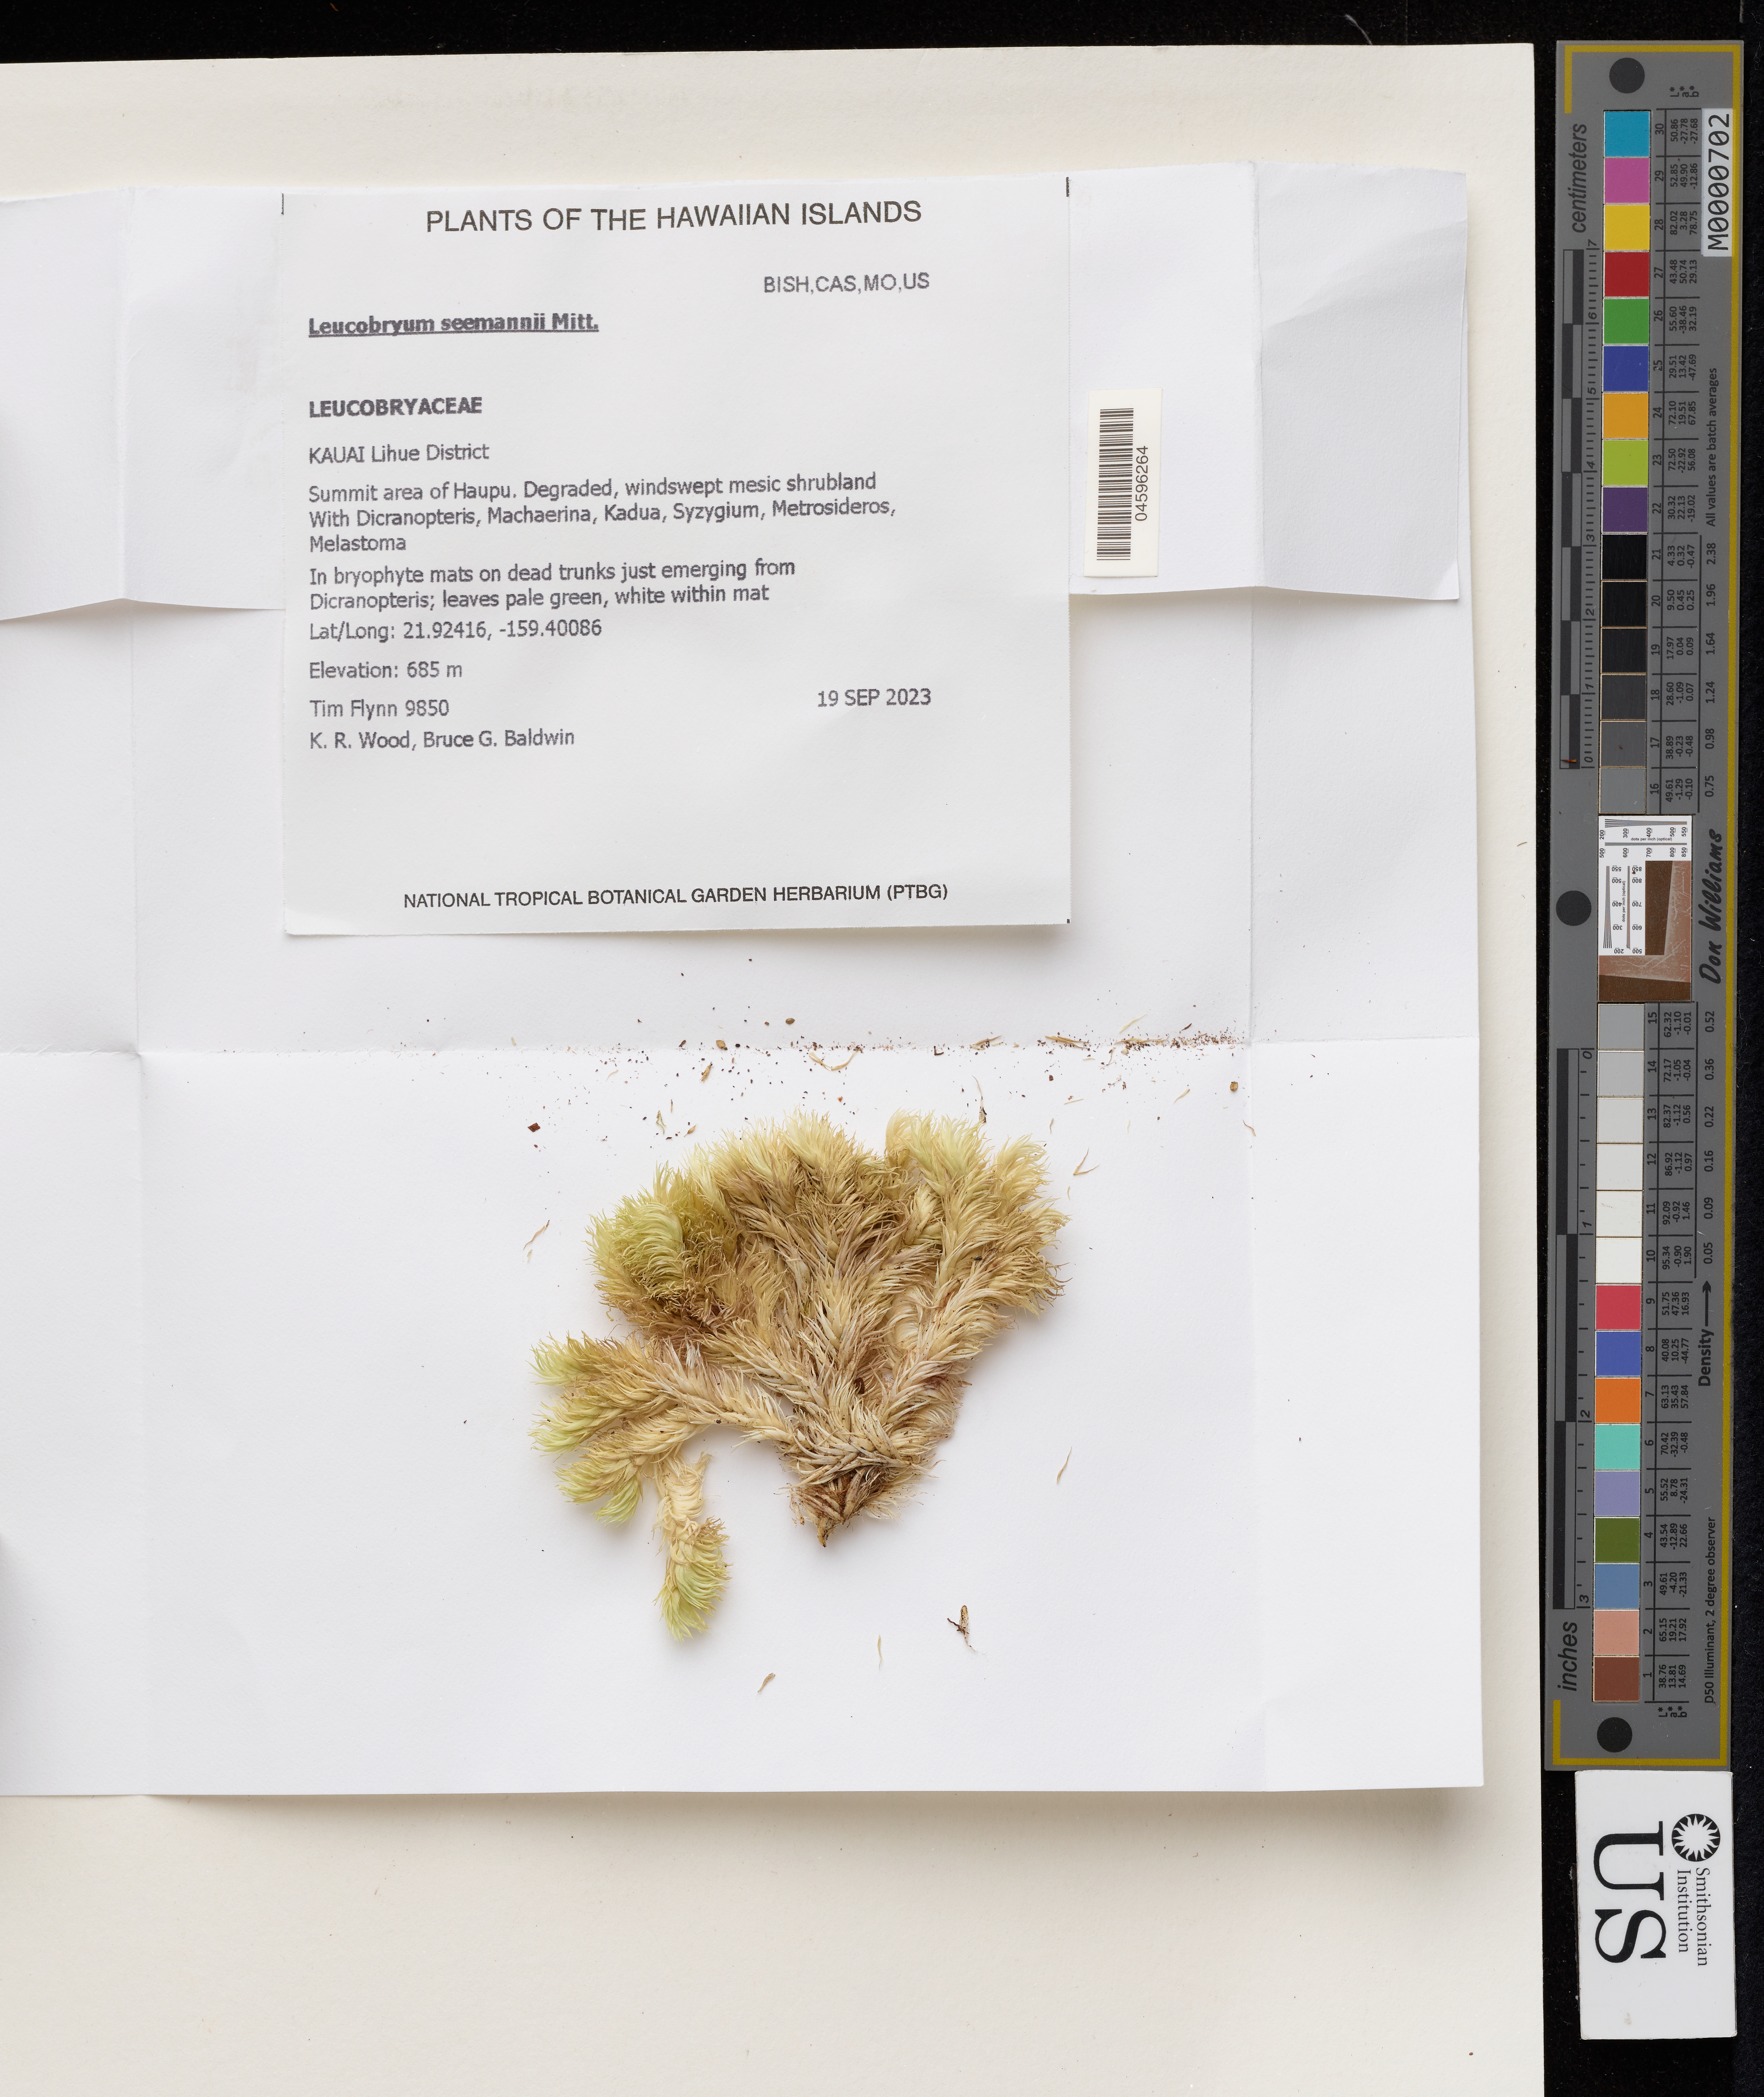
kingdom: Plantae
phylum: Bryophyta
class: Bryopsida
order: Dicranales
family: Leucobryaceae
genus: Leucobryum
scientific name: Leucobryum seemannii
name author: Mitt.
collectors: T. Flynn, K. R. Wood & B. Baldwin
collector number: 9850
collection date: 2023-09-19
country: United States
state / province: Hawaii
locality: Kauai. Lihue District. Summit area of Haupu.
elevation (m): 685